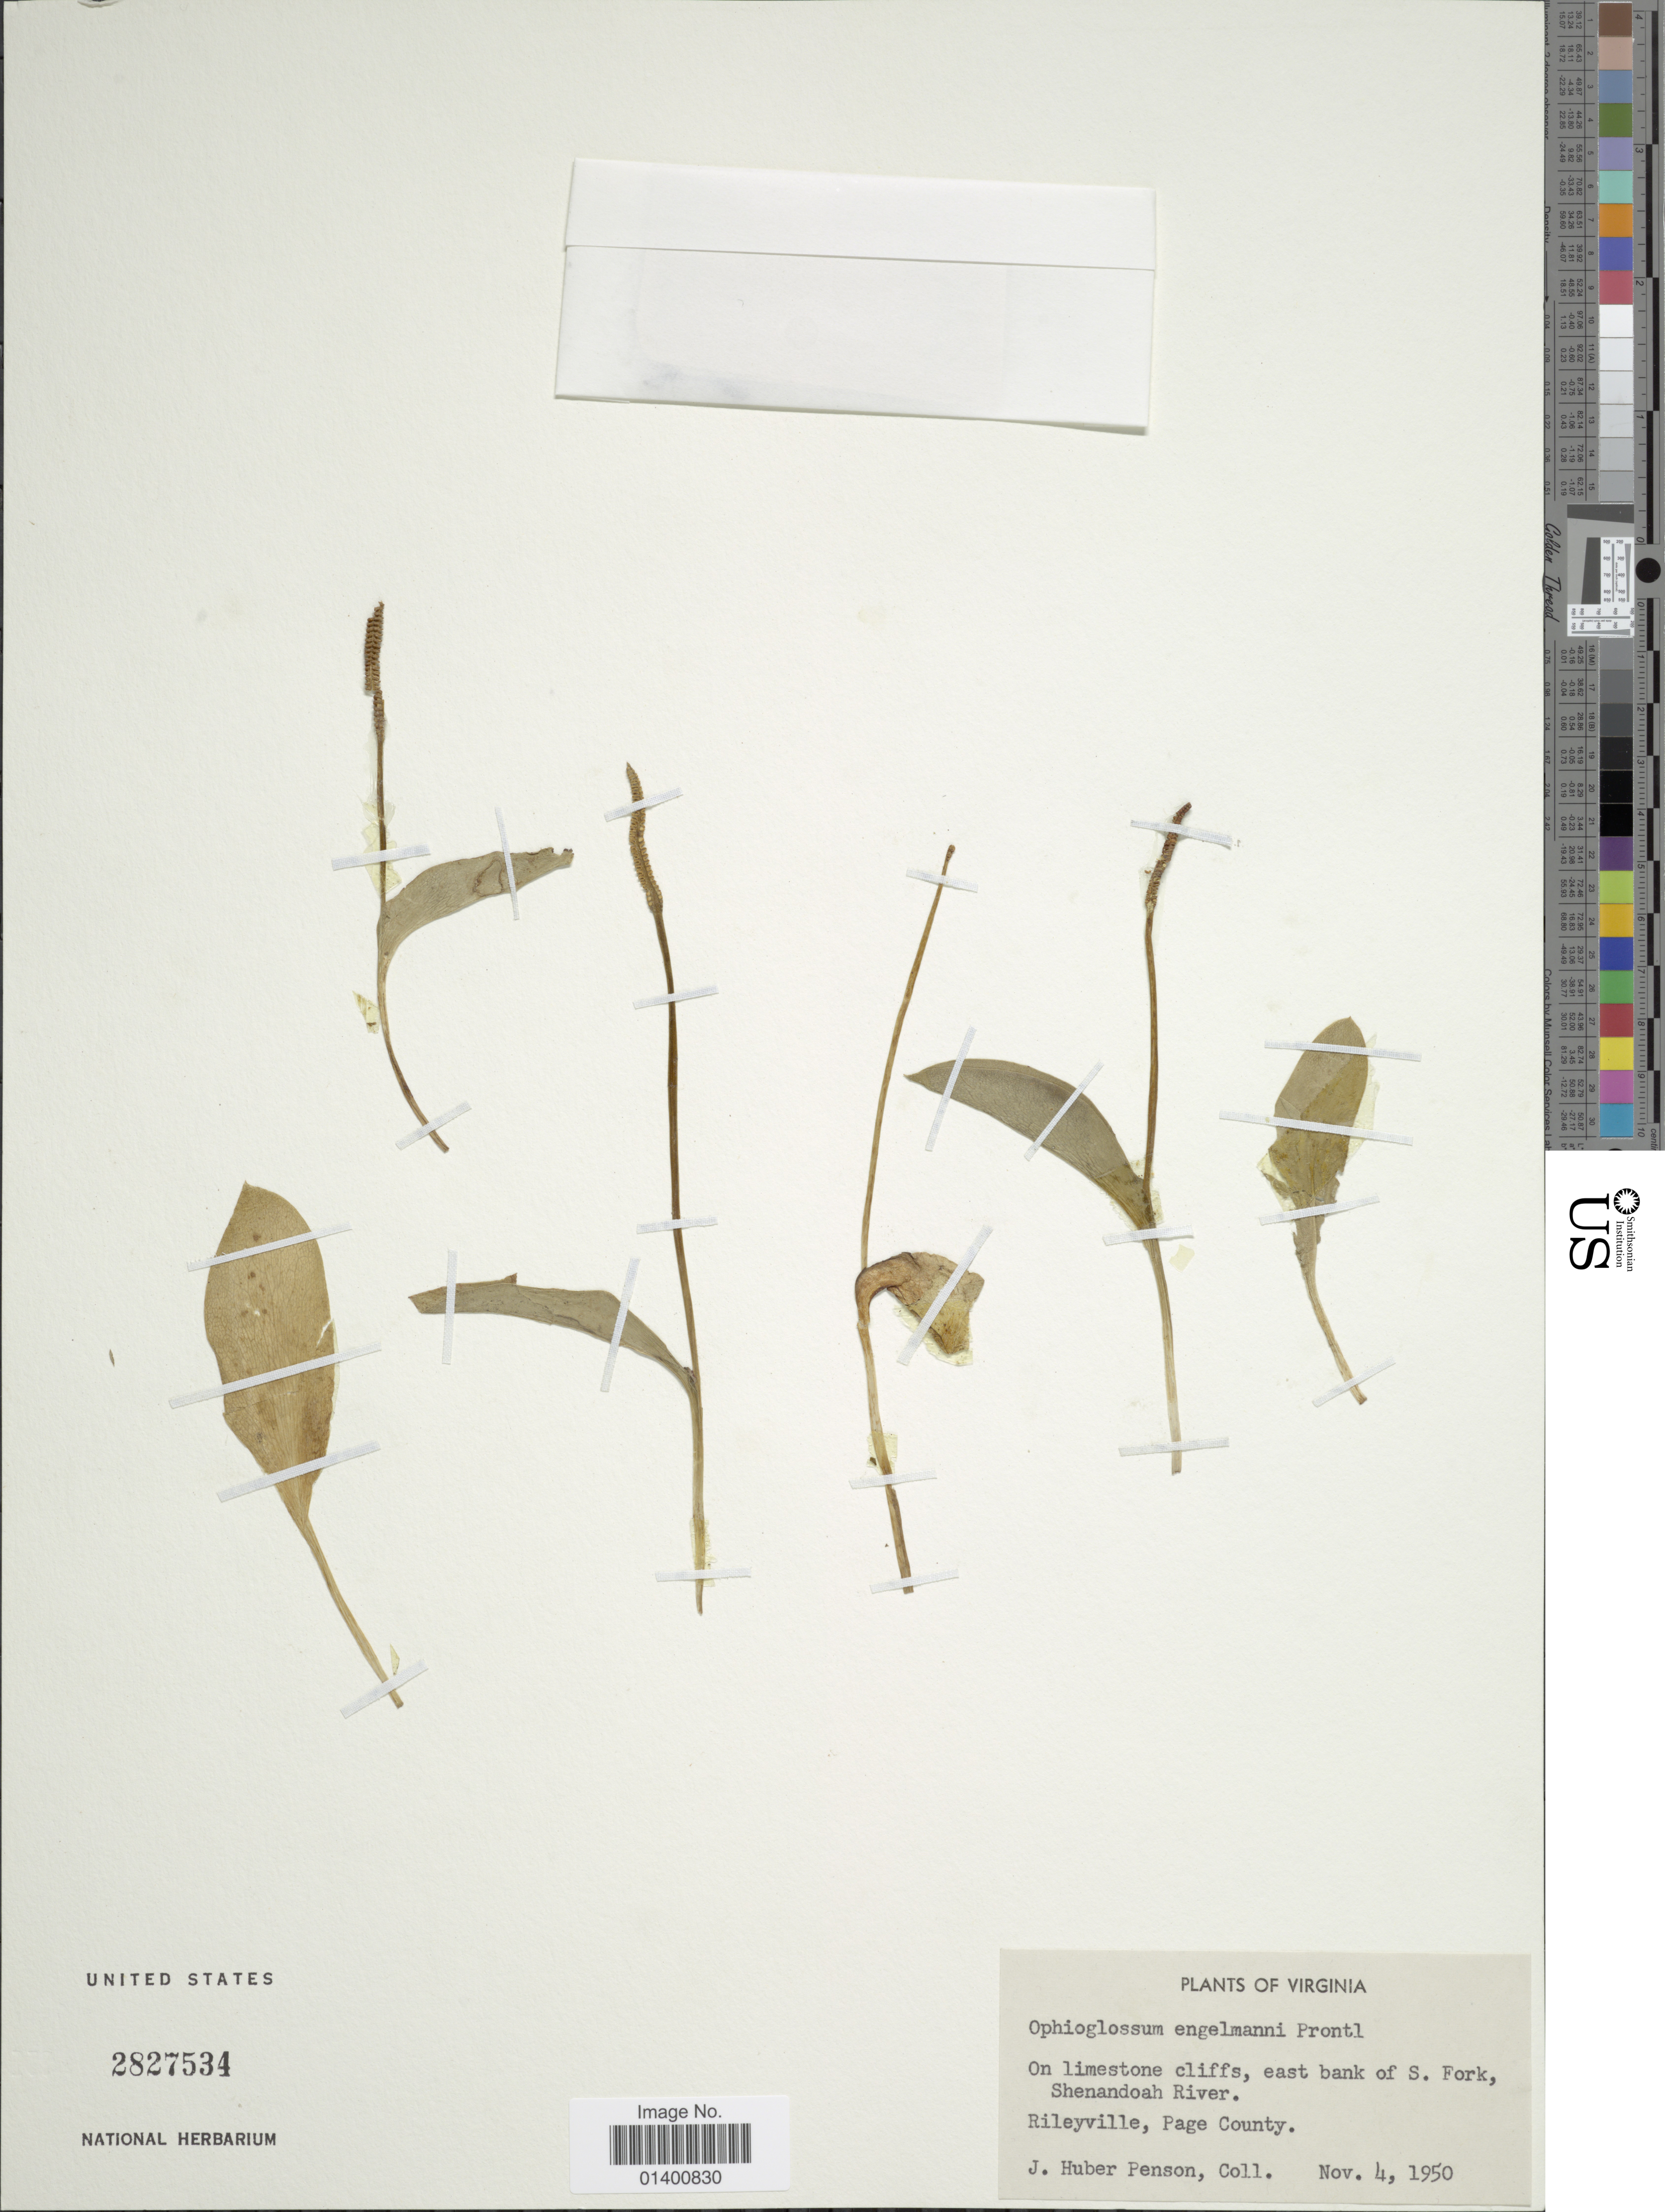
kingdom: Plantae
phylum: Tracheophyta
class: Polypodiopsida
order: Ophioglossales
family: Ophioglossaceae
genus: Ophioglossum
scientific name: Ophioglossum engelmannii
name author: Prantl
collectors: J. Penson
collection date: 1950-11-04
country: United States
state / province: Virginia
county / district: Page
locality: East bank of S. Fork, Shenandoah River, Rileyville, Page County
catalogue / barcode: US 2827534